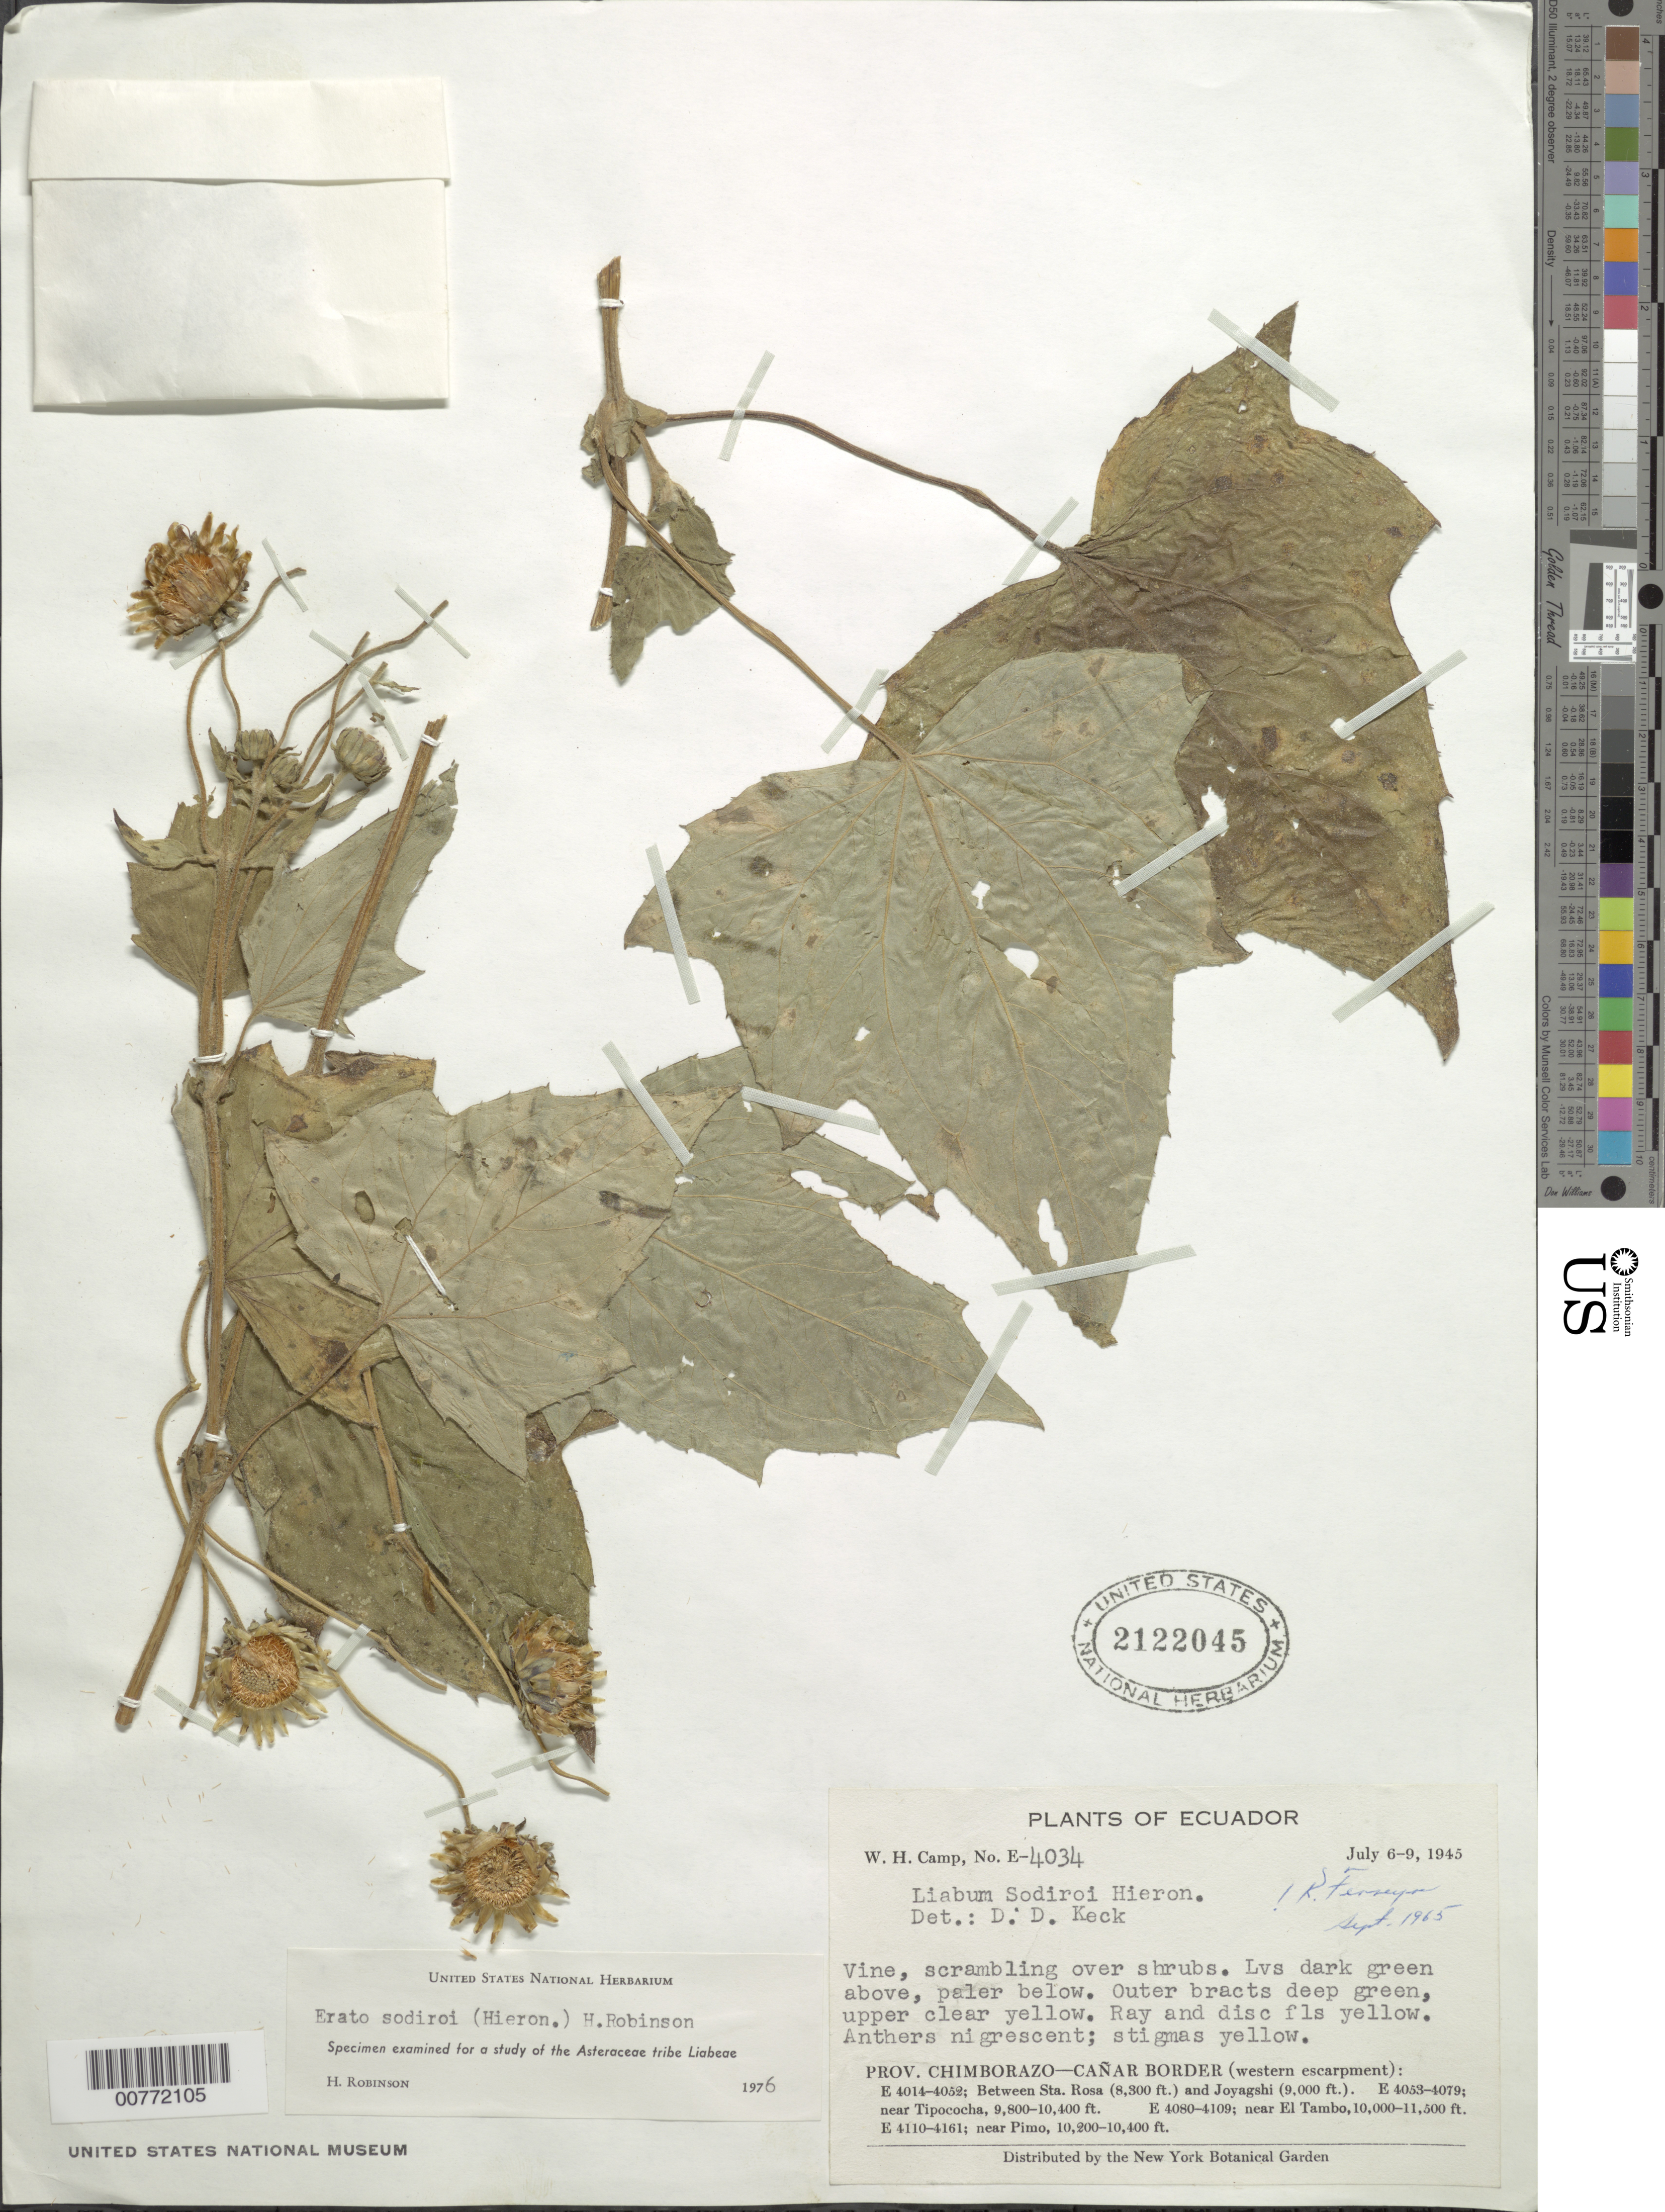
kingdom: Plantae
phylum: Tracheophyta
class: Magnoliopsida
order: Asterales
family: Asteraceae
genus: Erato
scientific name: Erato sodiroi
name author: (Hieron.) H. Rob.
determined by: Robinson, Harold E., (US)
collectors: W. H. Camp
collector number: E 4034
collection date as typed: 6 July 1945 to 9 June 1945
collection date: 1945-06-09/1945-07-06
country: Ecuador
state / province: Cañar / Chimborazo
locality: Prov. Chimborazo-Cañar Border (western escarpment); between Sta. Rosa and Joyagshi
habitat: Scrambling over shrubs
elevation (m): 2530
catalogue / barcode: US 2122045